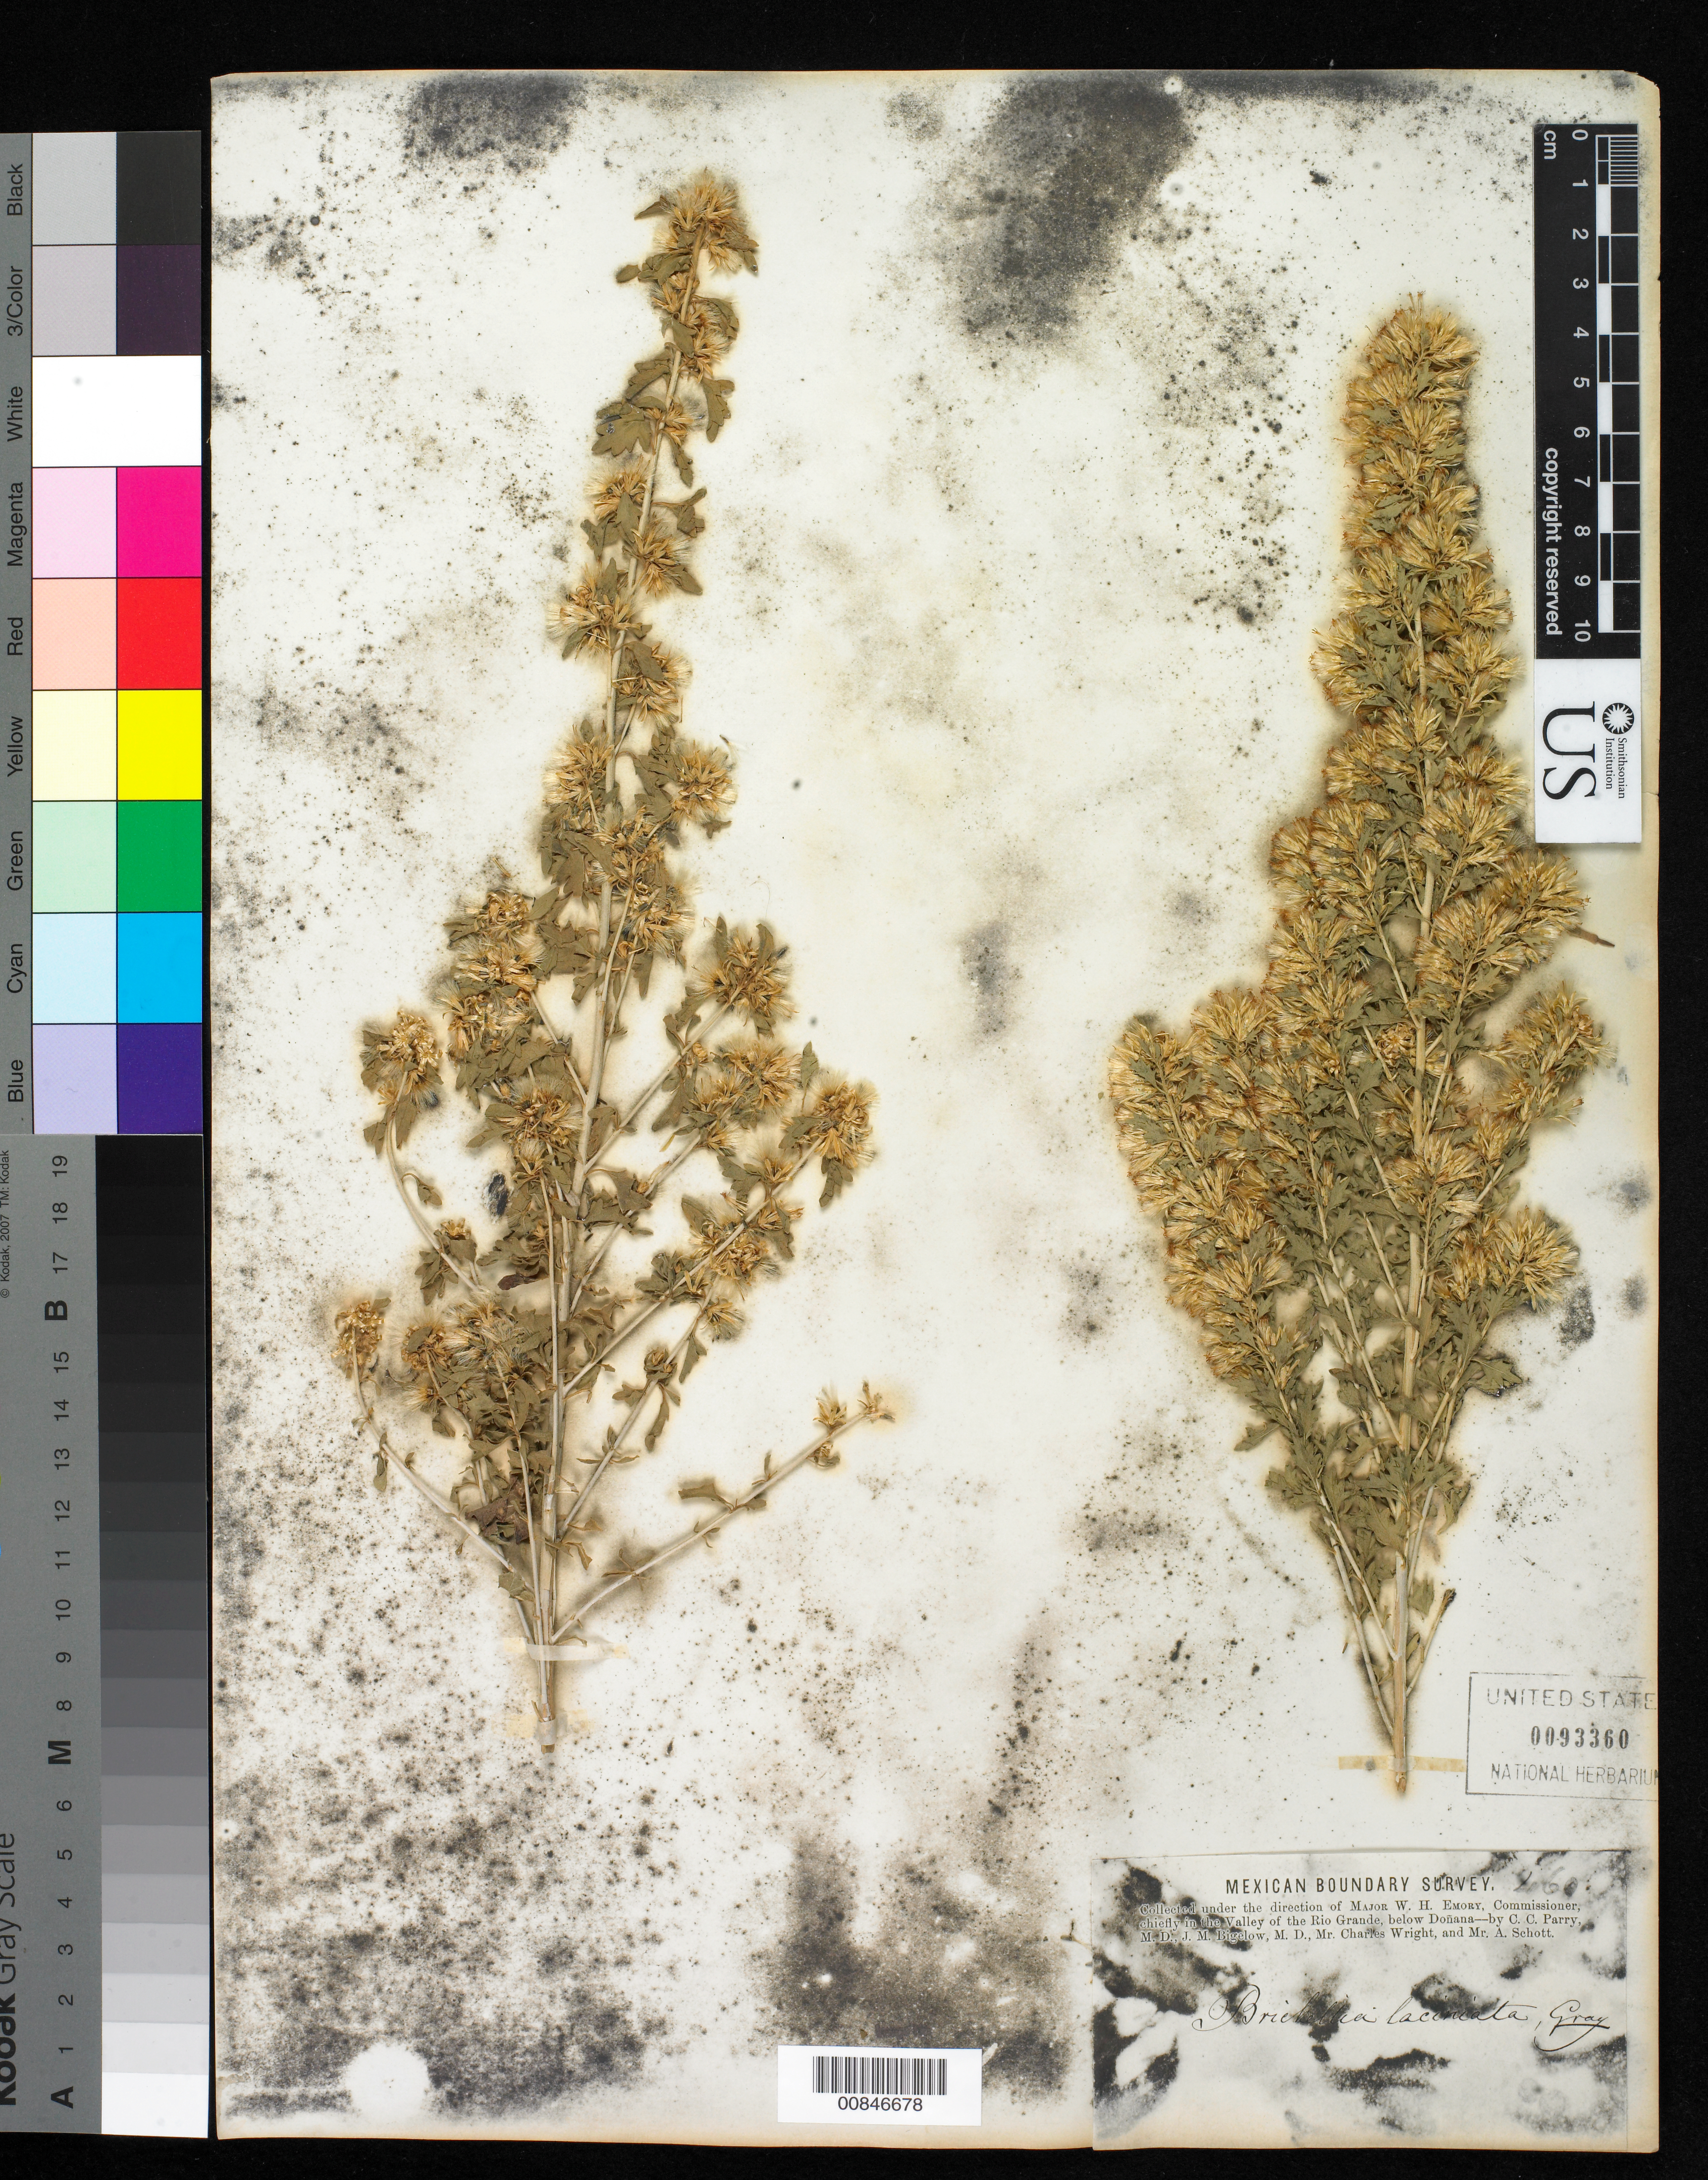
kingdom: Plantae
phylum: Tracheophyta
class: Magnoliopsida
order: Asterales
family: Asteraceae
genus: Brickellia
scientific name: Brickellia laciniata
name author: A. Gray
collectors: C. C. Parry, J. M. Bigelow, C. Wright & A. C. V. Schott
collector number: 260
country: United States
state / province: New Mexico / Texas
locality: Valley of the Rio Grande, below Doñana.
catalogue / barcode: US 93360